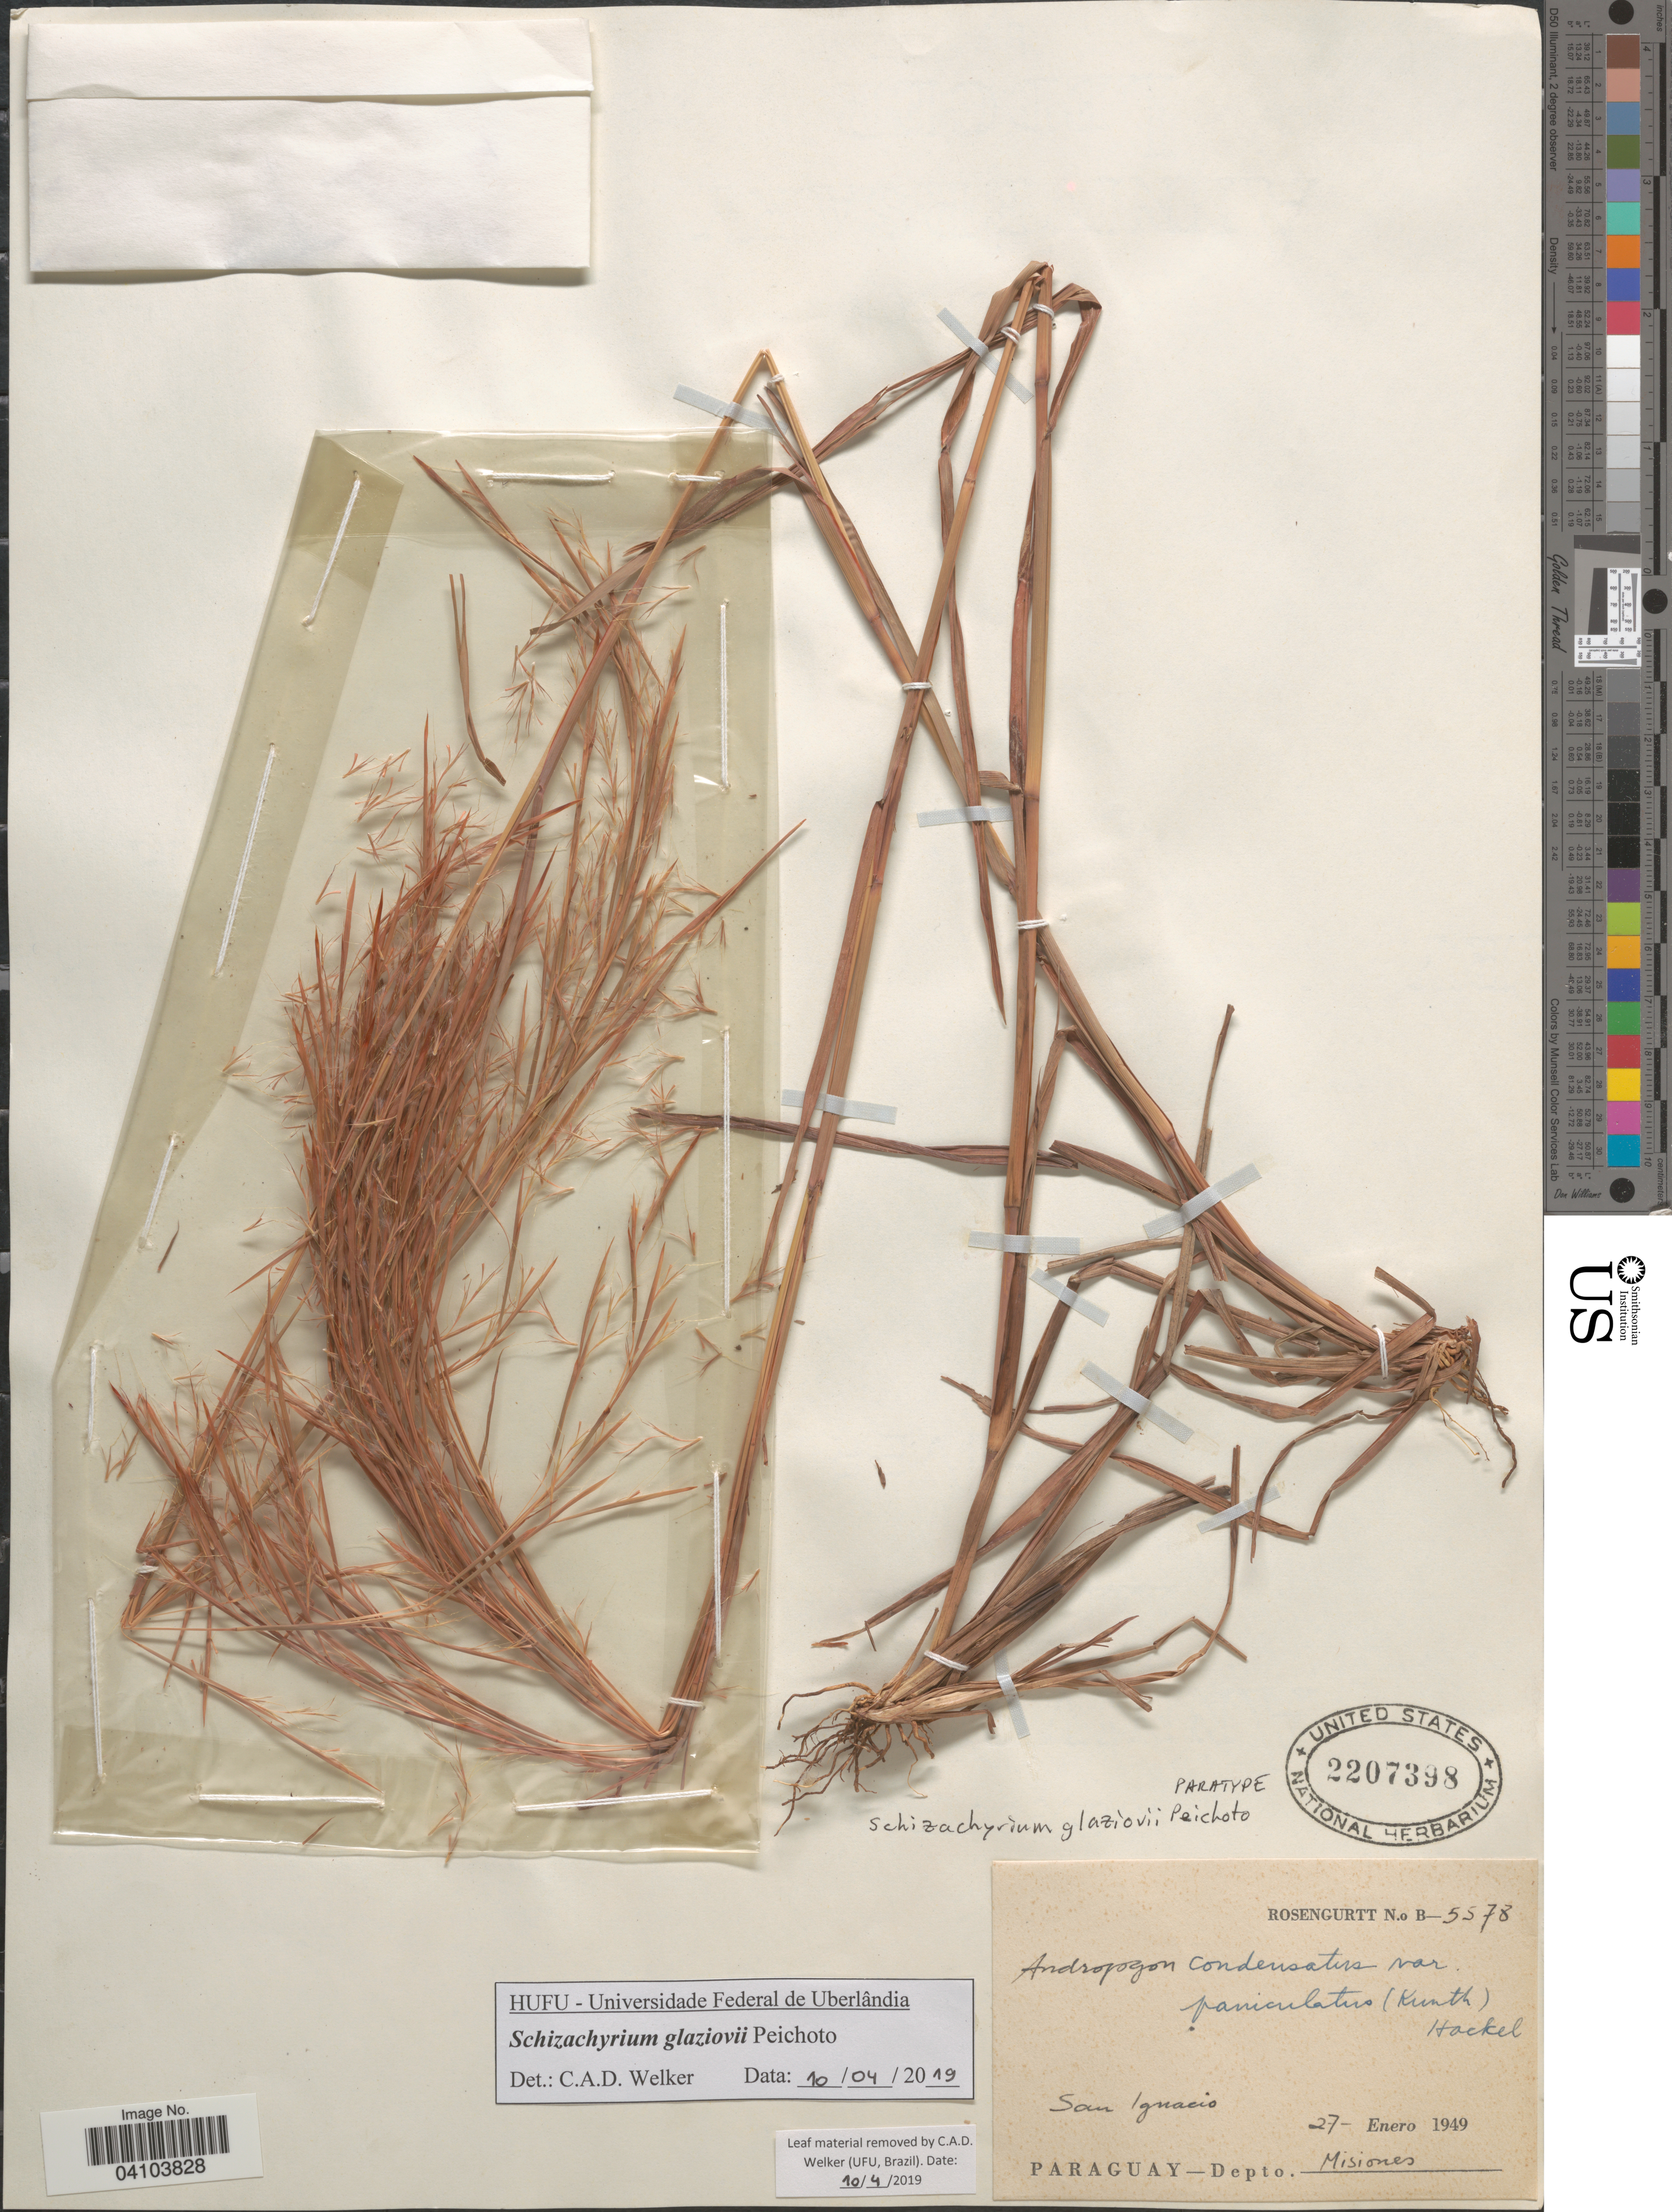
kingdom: Plantae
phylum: Tracheophyta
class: Liliopsida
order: Poales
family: Poaceae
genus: Schizachyrium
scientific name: Schizachyrium glaziovii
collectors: Rosengurtt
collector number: B-5578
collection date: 1949-01-27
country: Paraguay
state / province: Misiones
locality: San Ignacio. Depto. Misiones.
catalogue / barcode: US 2207398